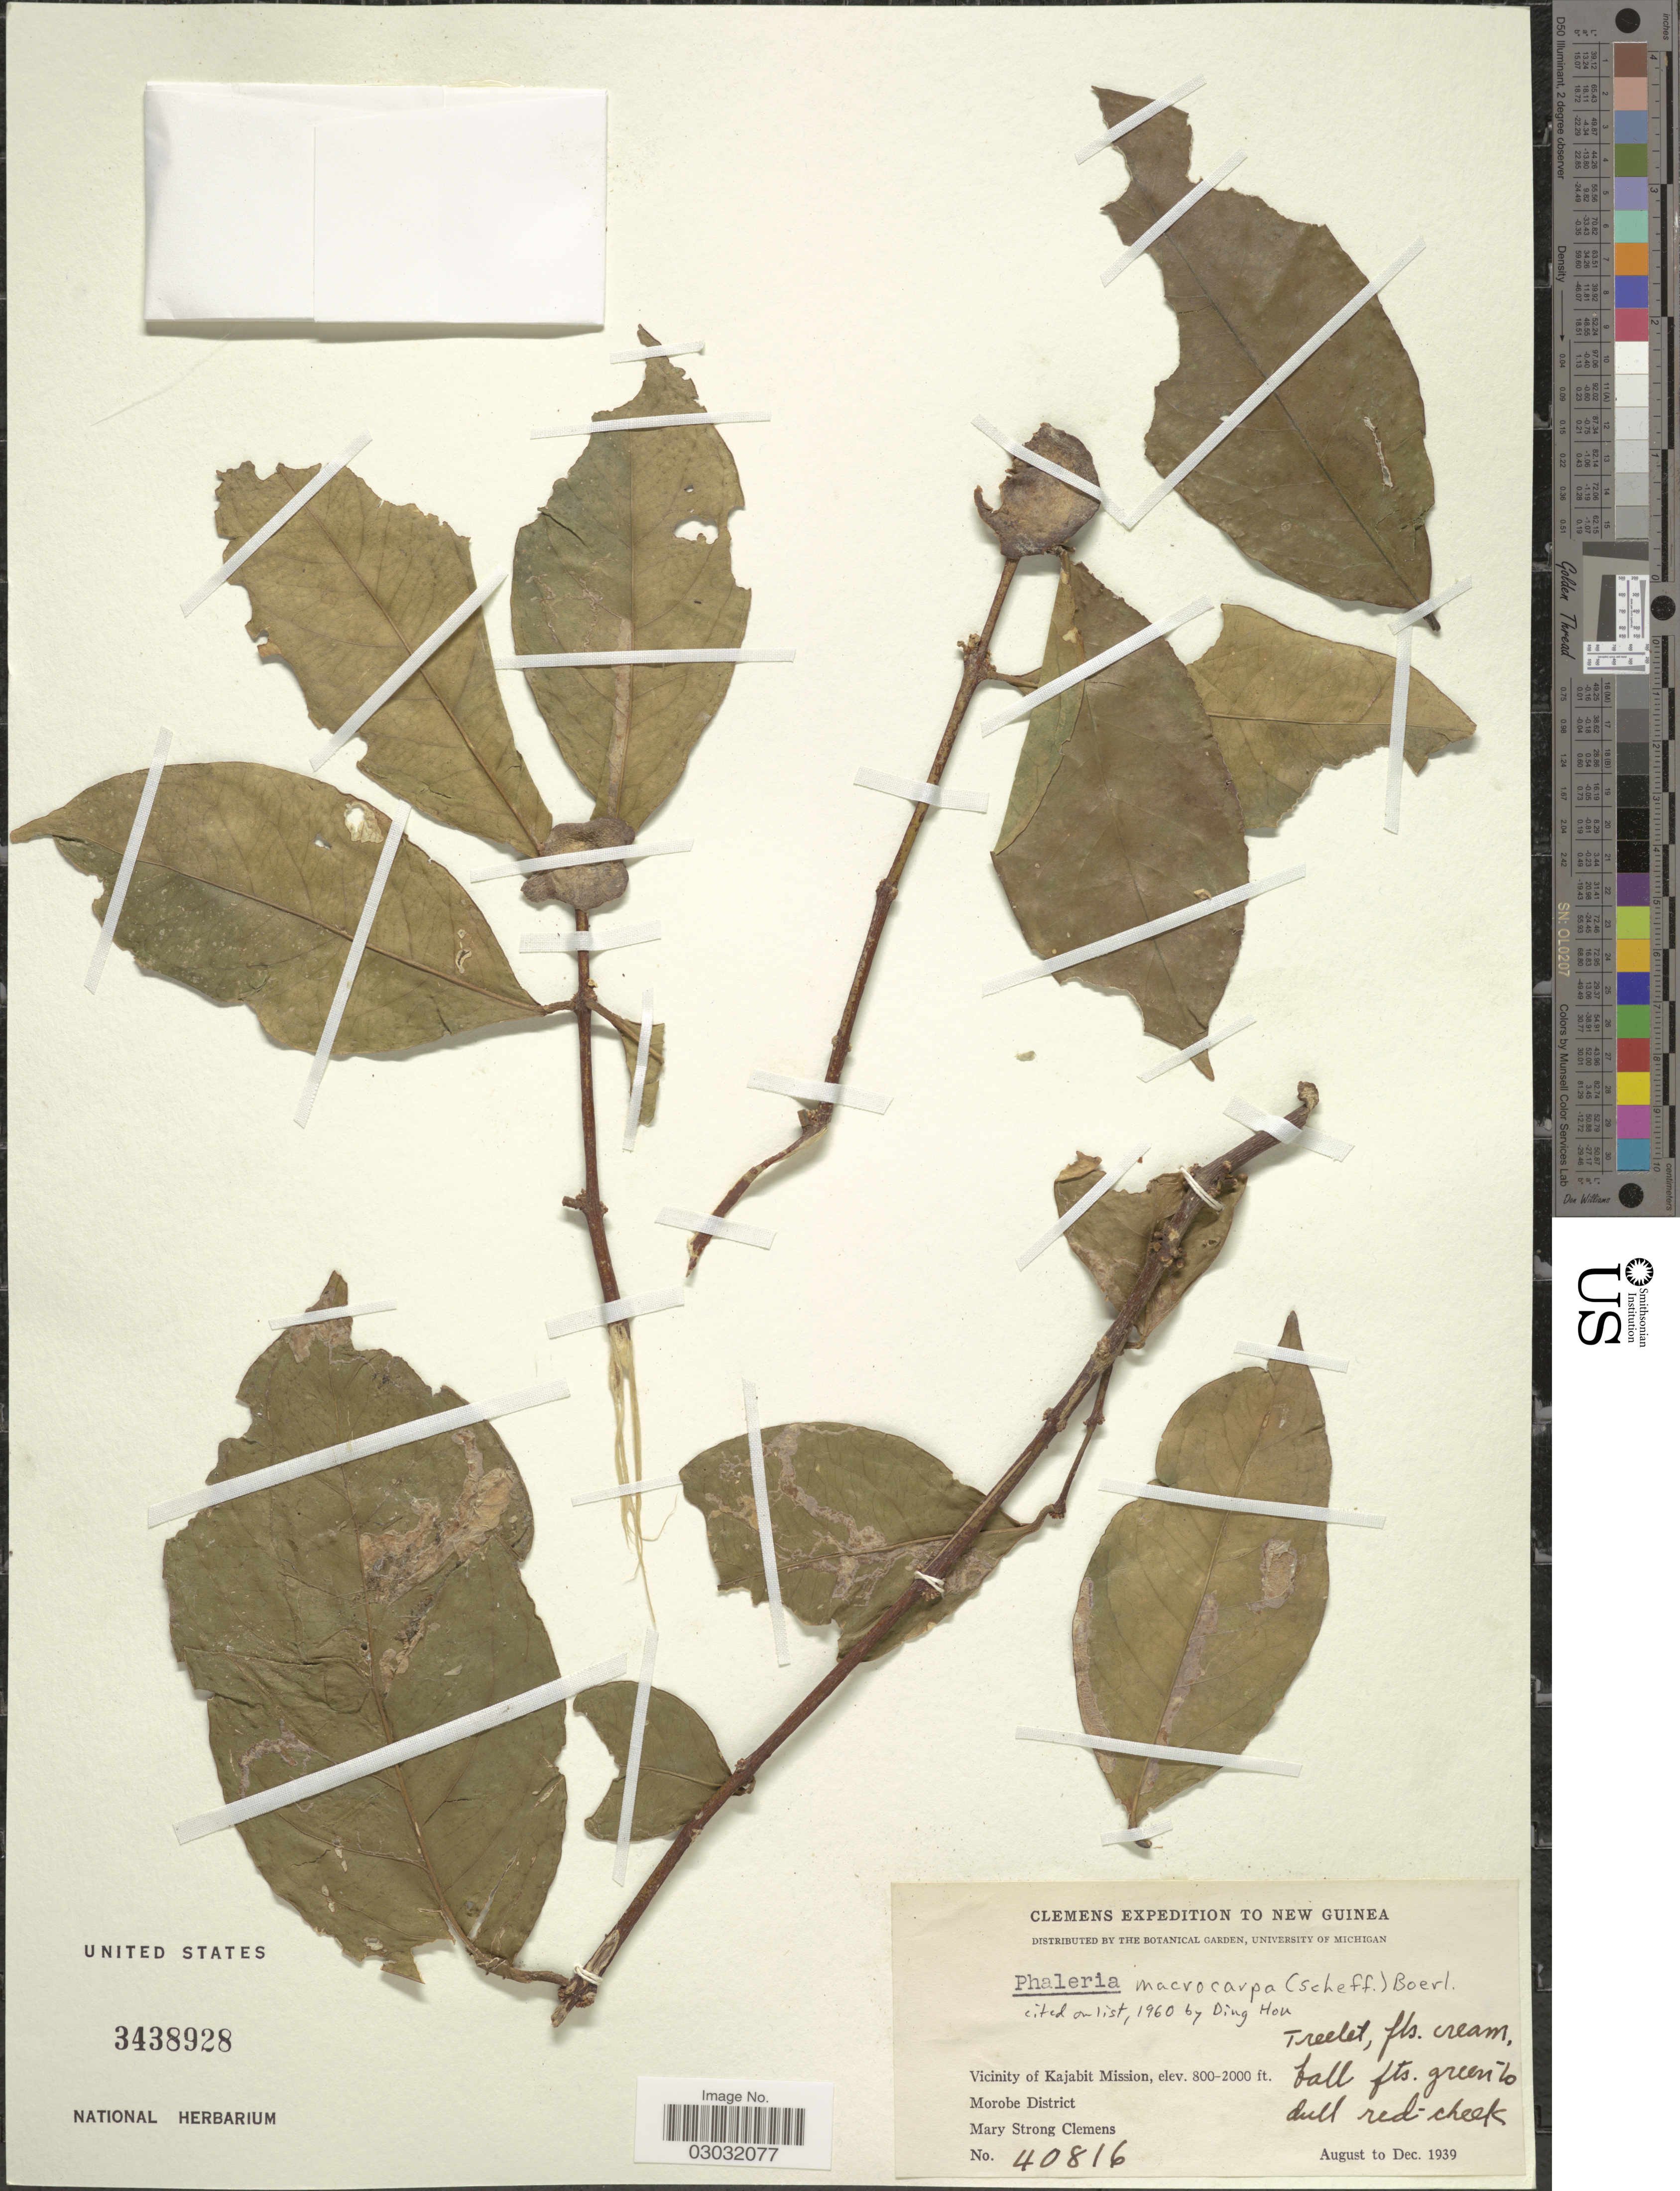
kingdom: Plantae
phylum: Tracheophyta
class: Magnoliopsida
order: Malvales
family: Thymelaeaceae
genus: Phaleria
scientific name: Phaleria macrocarpa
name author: (Scheff.) Boerl.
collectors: M. S. Clemens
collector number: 40816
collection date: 1939-08/1939-12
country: Papua New Guinea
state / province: Morobe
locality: New Guinea, Vicinity of Kajabit Mission, Morobe District.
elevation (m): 244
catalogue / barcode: US 3438928